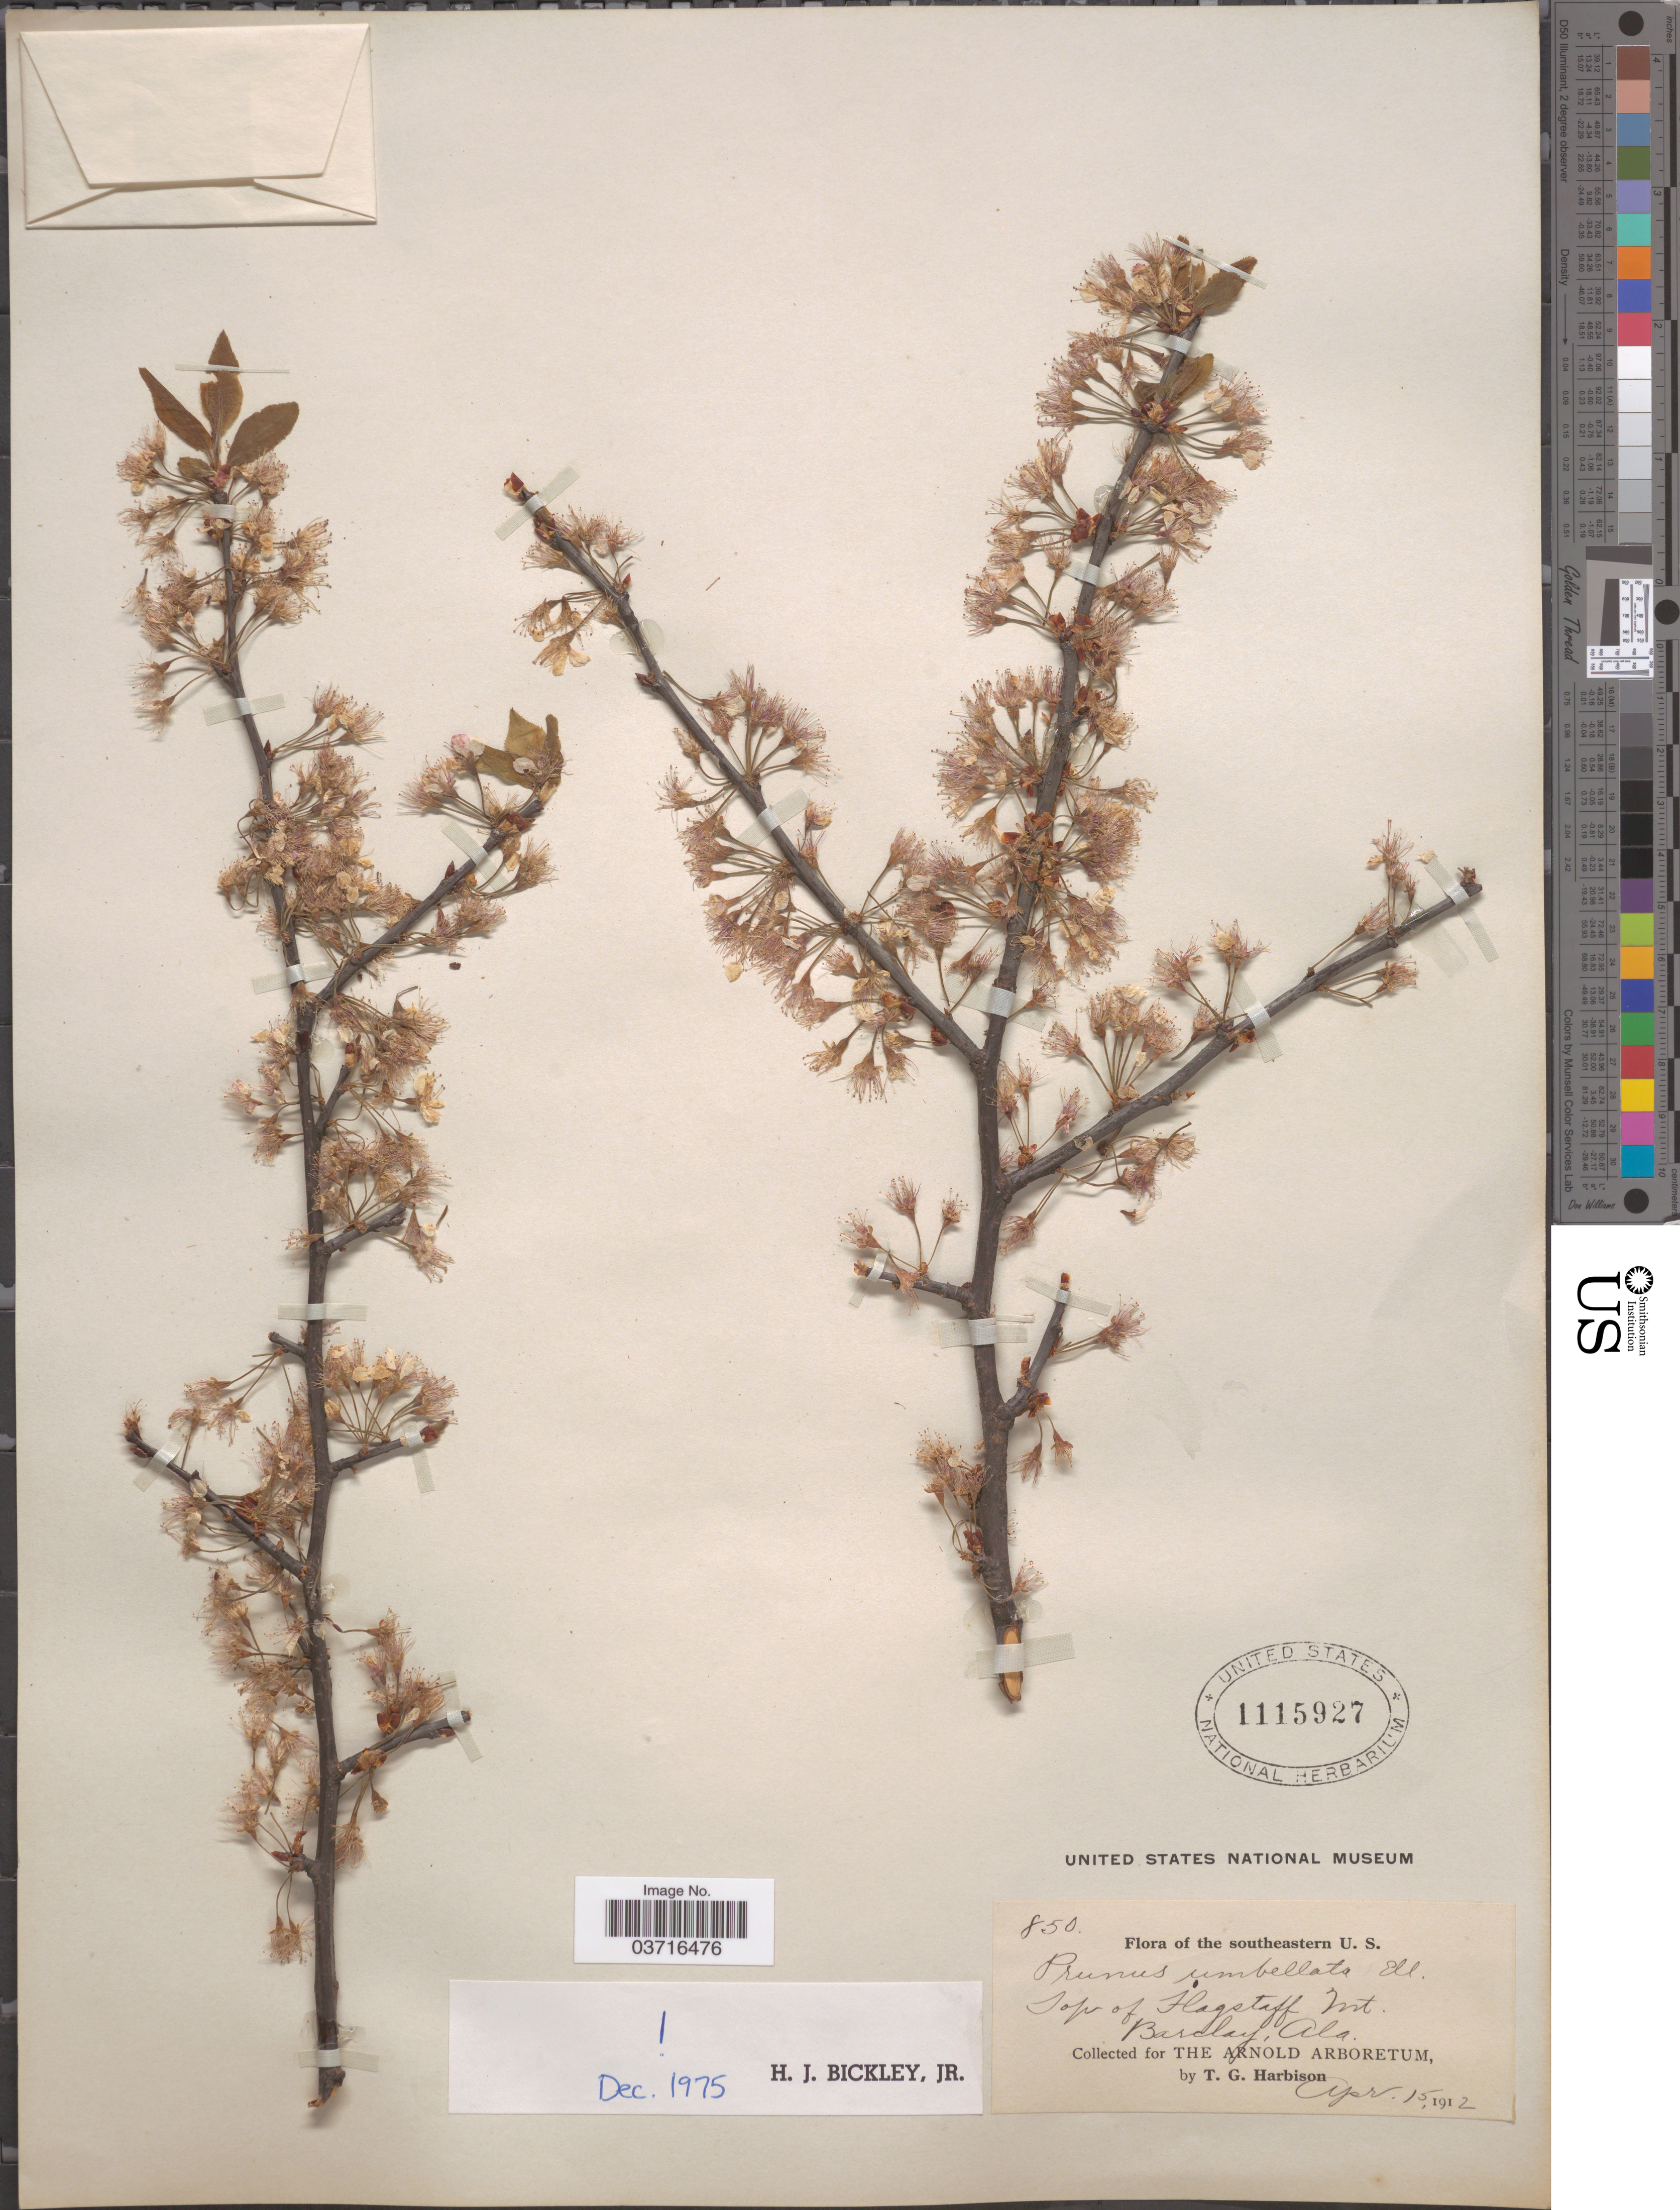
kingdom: Plantae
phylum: Tracheophyta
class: Magnoliopsida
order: Rosales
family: Rosaceae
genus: Prunus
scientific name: Prunus umbellata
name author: Elliott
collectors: T. Harbison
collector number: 850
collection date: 1912-04-15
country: United States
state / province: Alabama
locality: Southeastern U. S. Top of Flagstaff Mt. Barclay.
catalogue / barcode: US 1115927